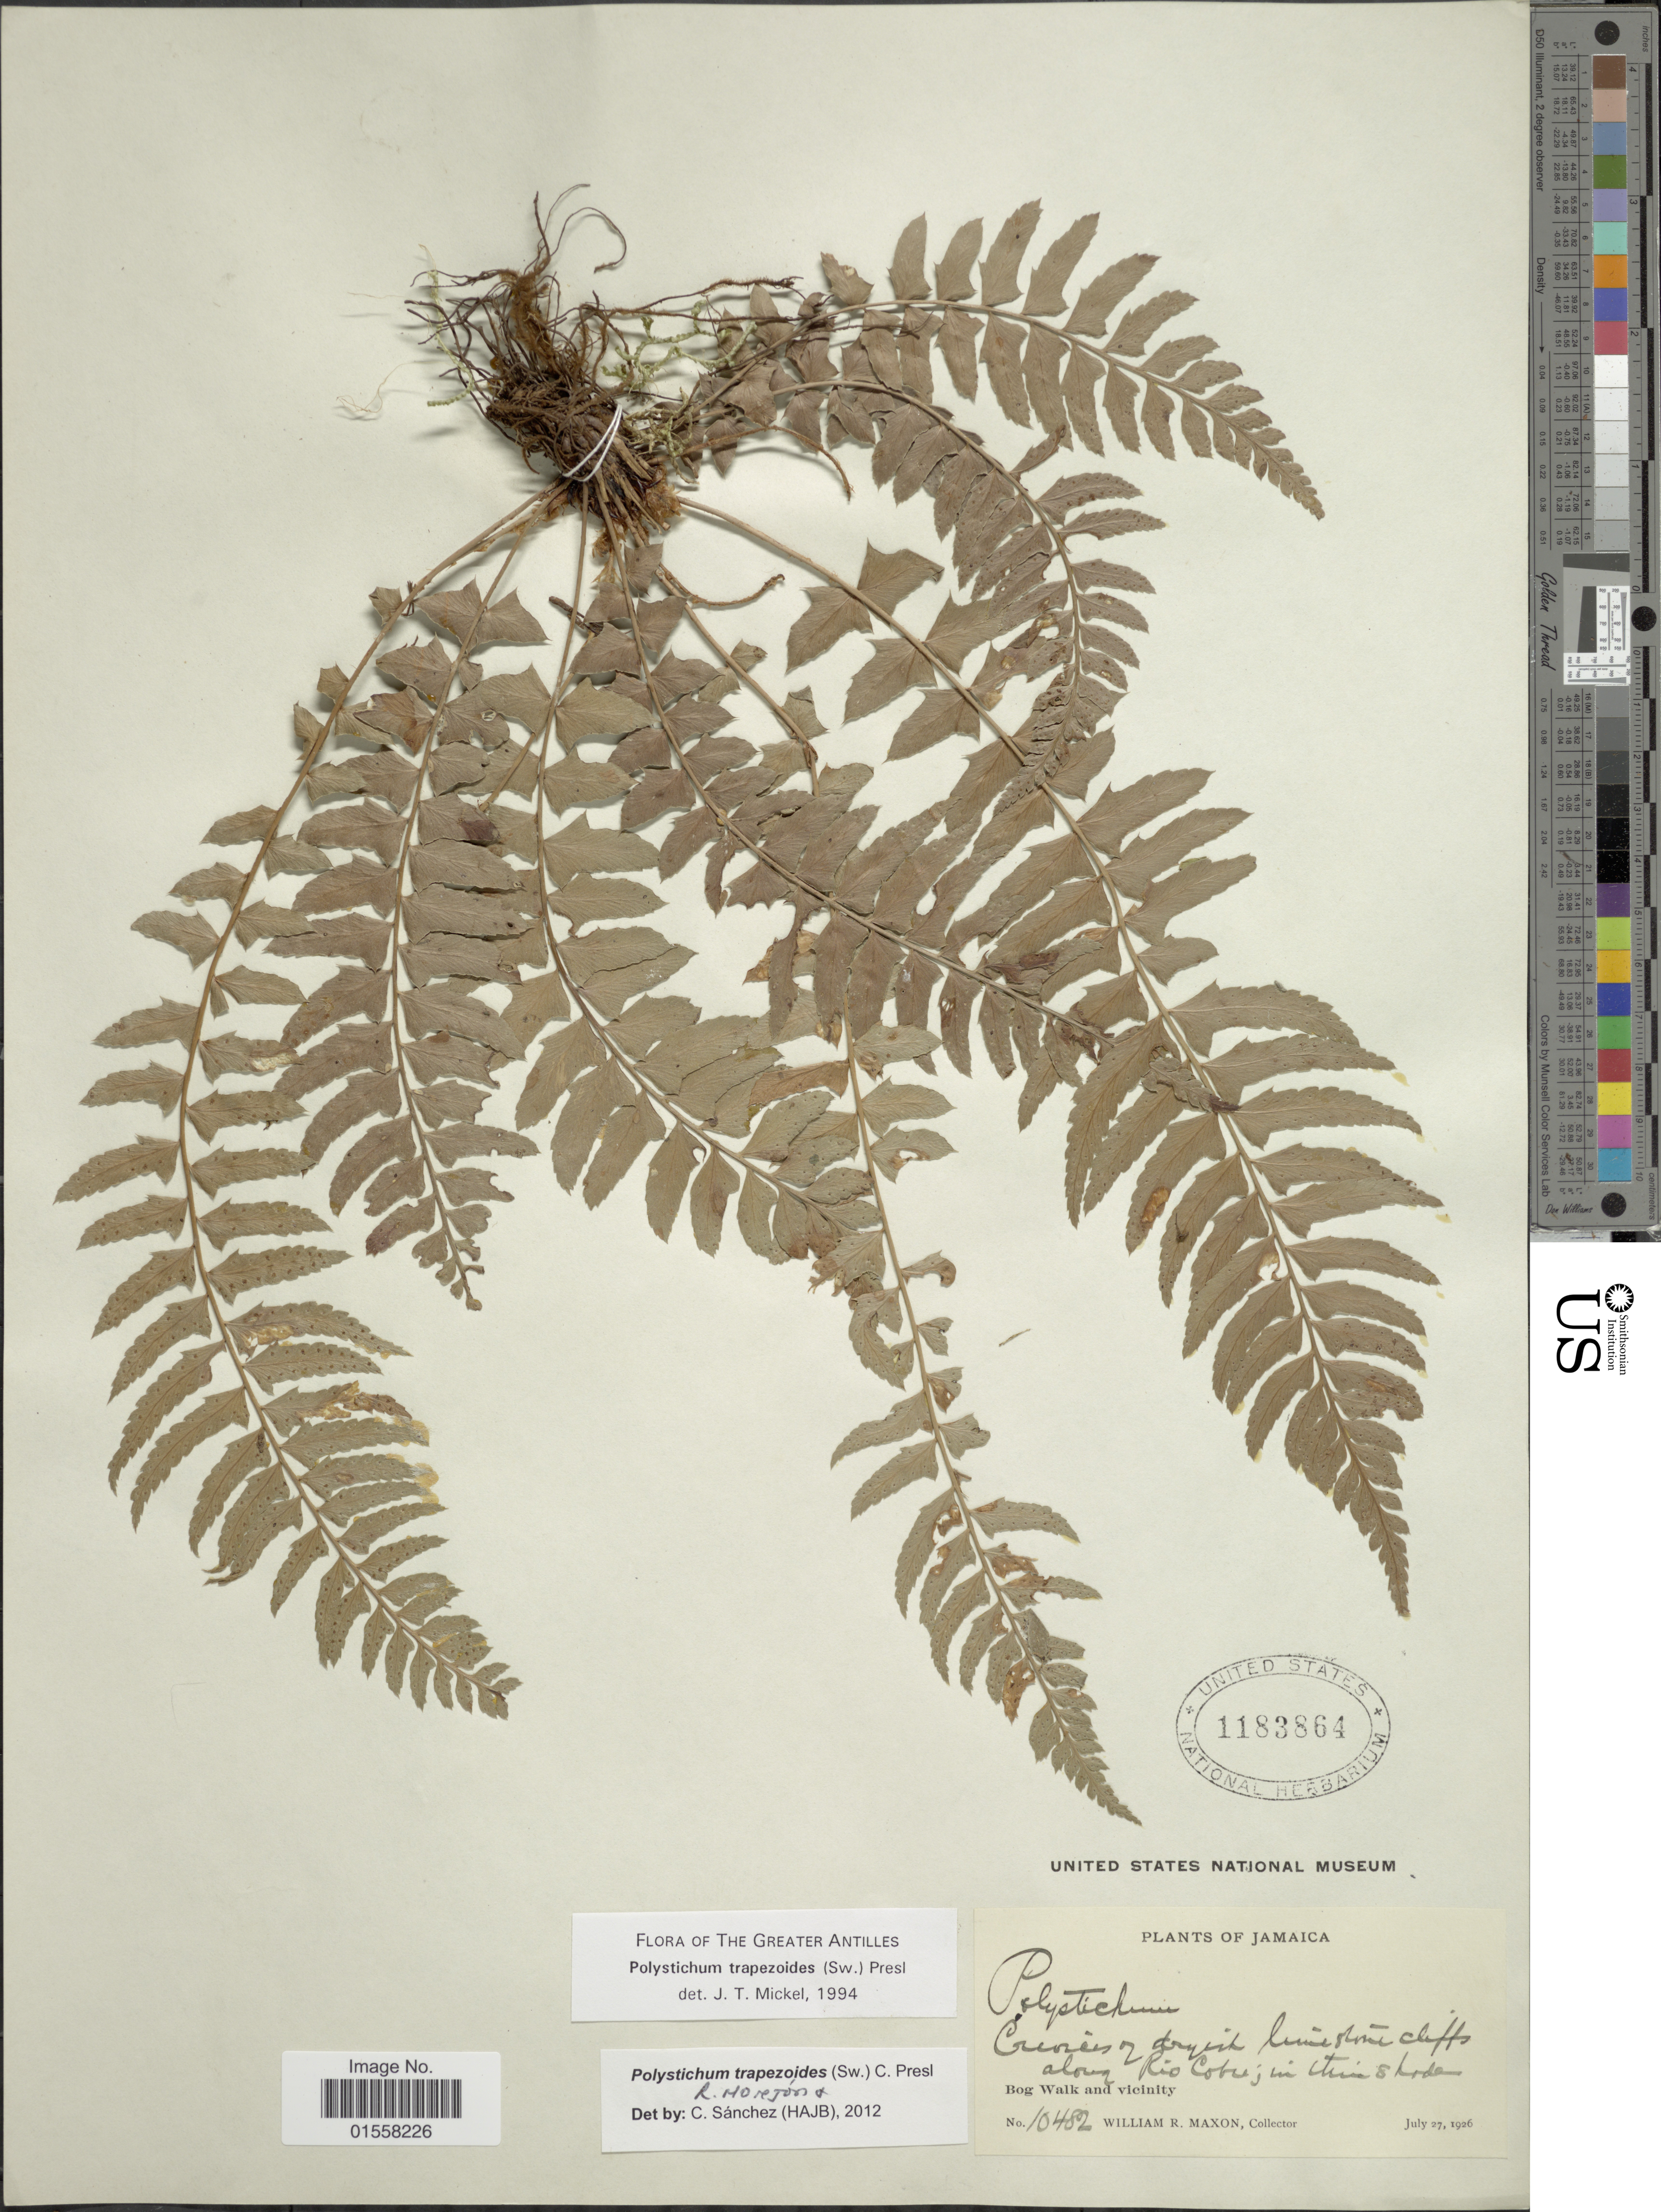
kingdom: Plantae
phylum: Tracheophyta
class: Polypodiopsida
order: Polypodiales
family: Dryopteridaceae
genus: Polystichum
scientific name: Polystichum trapezoides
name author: (Sw.) C. Presl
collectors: W. R. Maxon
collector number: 10482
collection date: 1926-07-27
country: Jamaica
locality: Jamaica, Bog Walk and vicinity. Along Rio Cobre.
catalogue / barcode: US 1183864